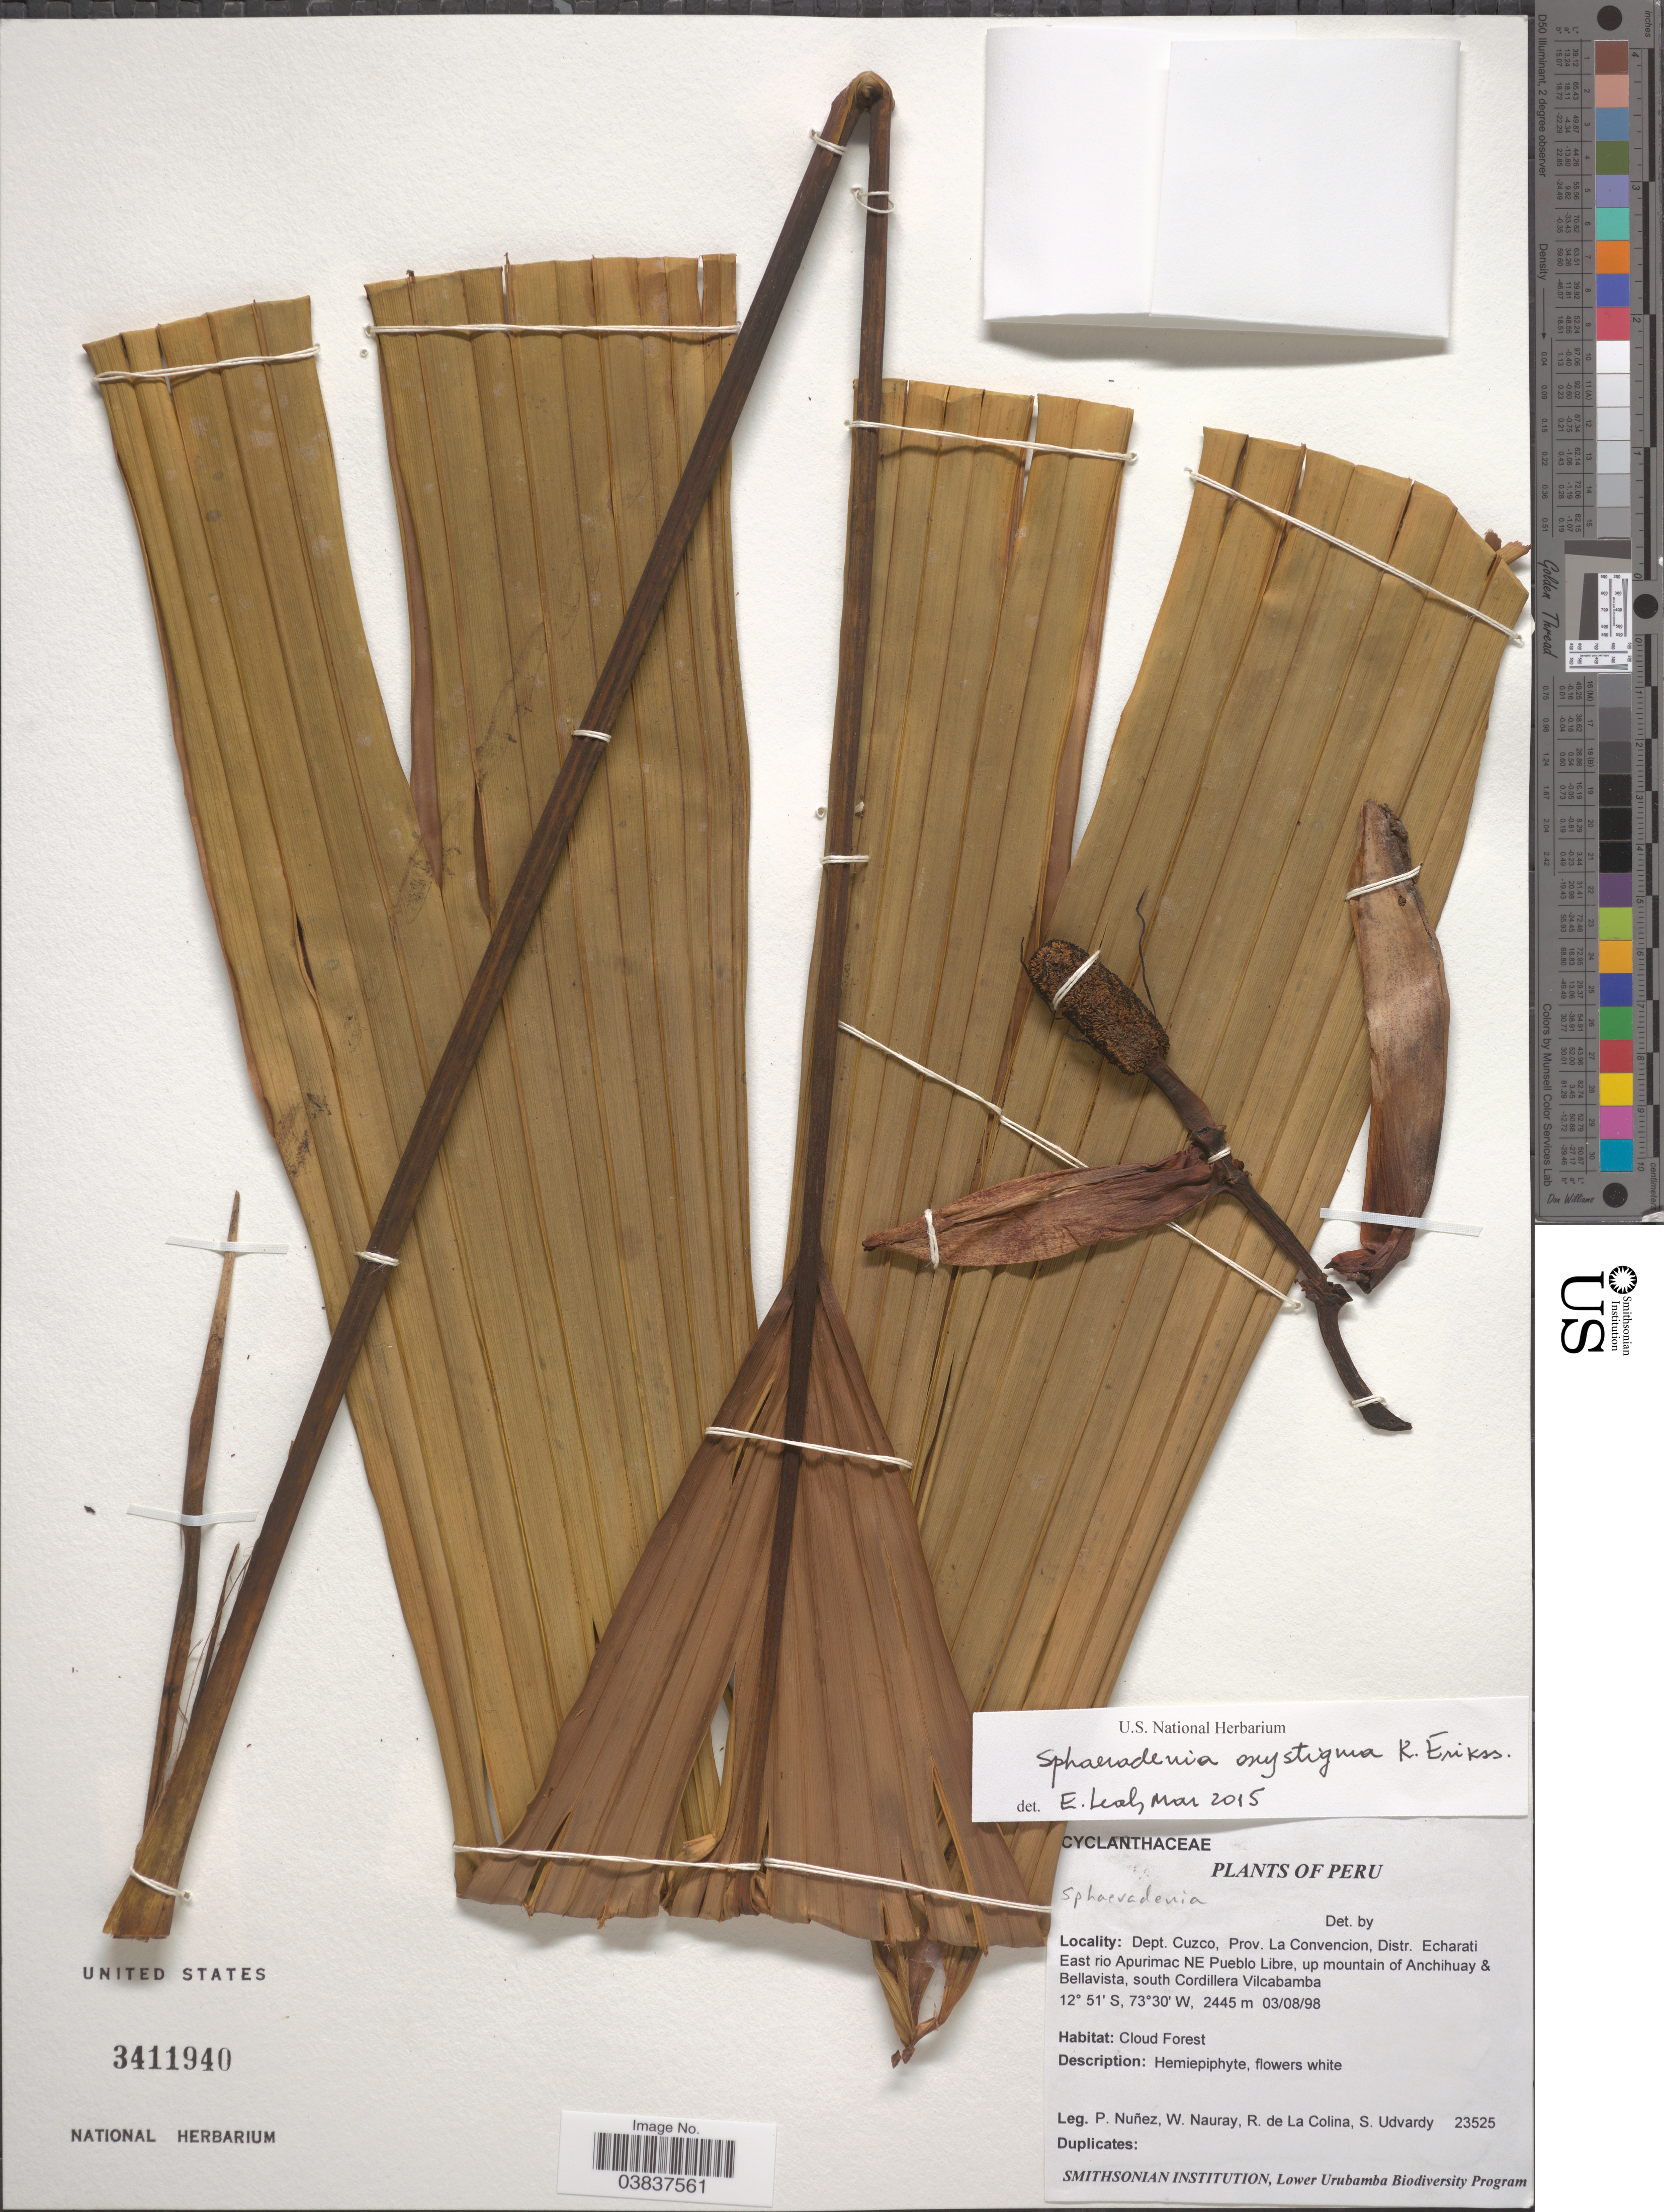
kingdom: Plantae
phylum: Tracheophyta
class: Liliopsida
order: Pandanales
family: Cyclanthaceae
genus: Sphaeradenia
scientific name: Sphaeradenia oxystigma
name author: R. Erikss.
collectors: P. Nuñez V., W. Nauray, R. de La Colina & S. Udvardy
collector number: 23525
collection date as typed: Transcribed d/m/y: 3/8/98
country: Peru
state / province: Cusco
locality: Dept. Cuzco, Prov. La Convencion, Distr. Echarati East rio Apurimac NE Pueblo Libre, up mountain of Anchihuay & Bellavista, south Cordillera Vilcabamba.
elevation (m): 2445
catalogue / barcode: US 3411940